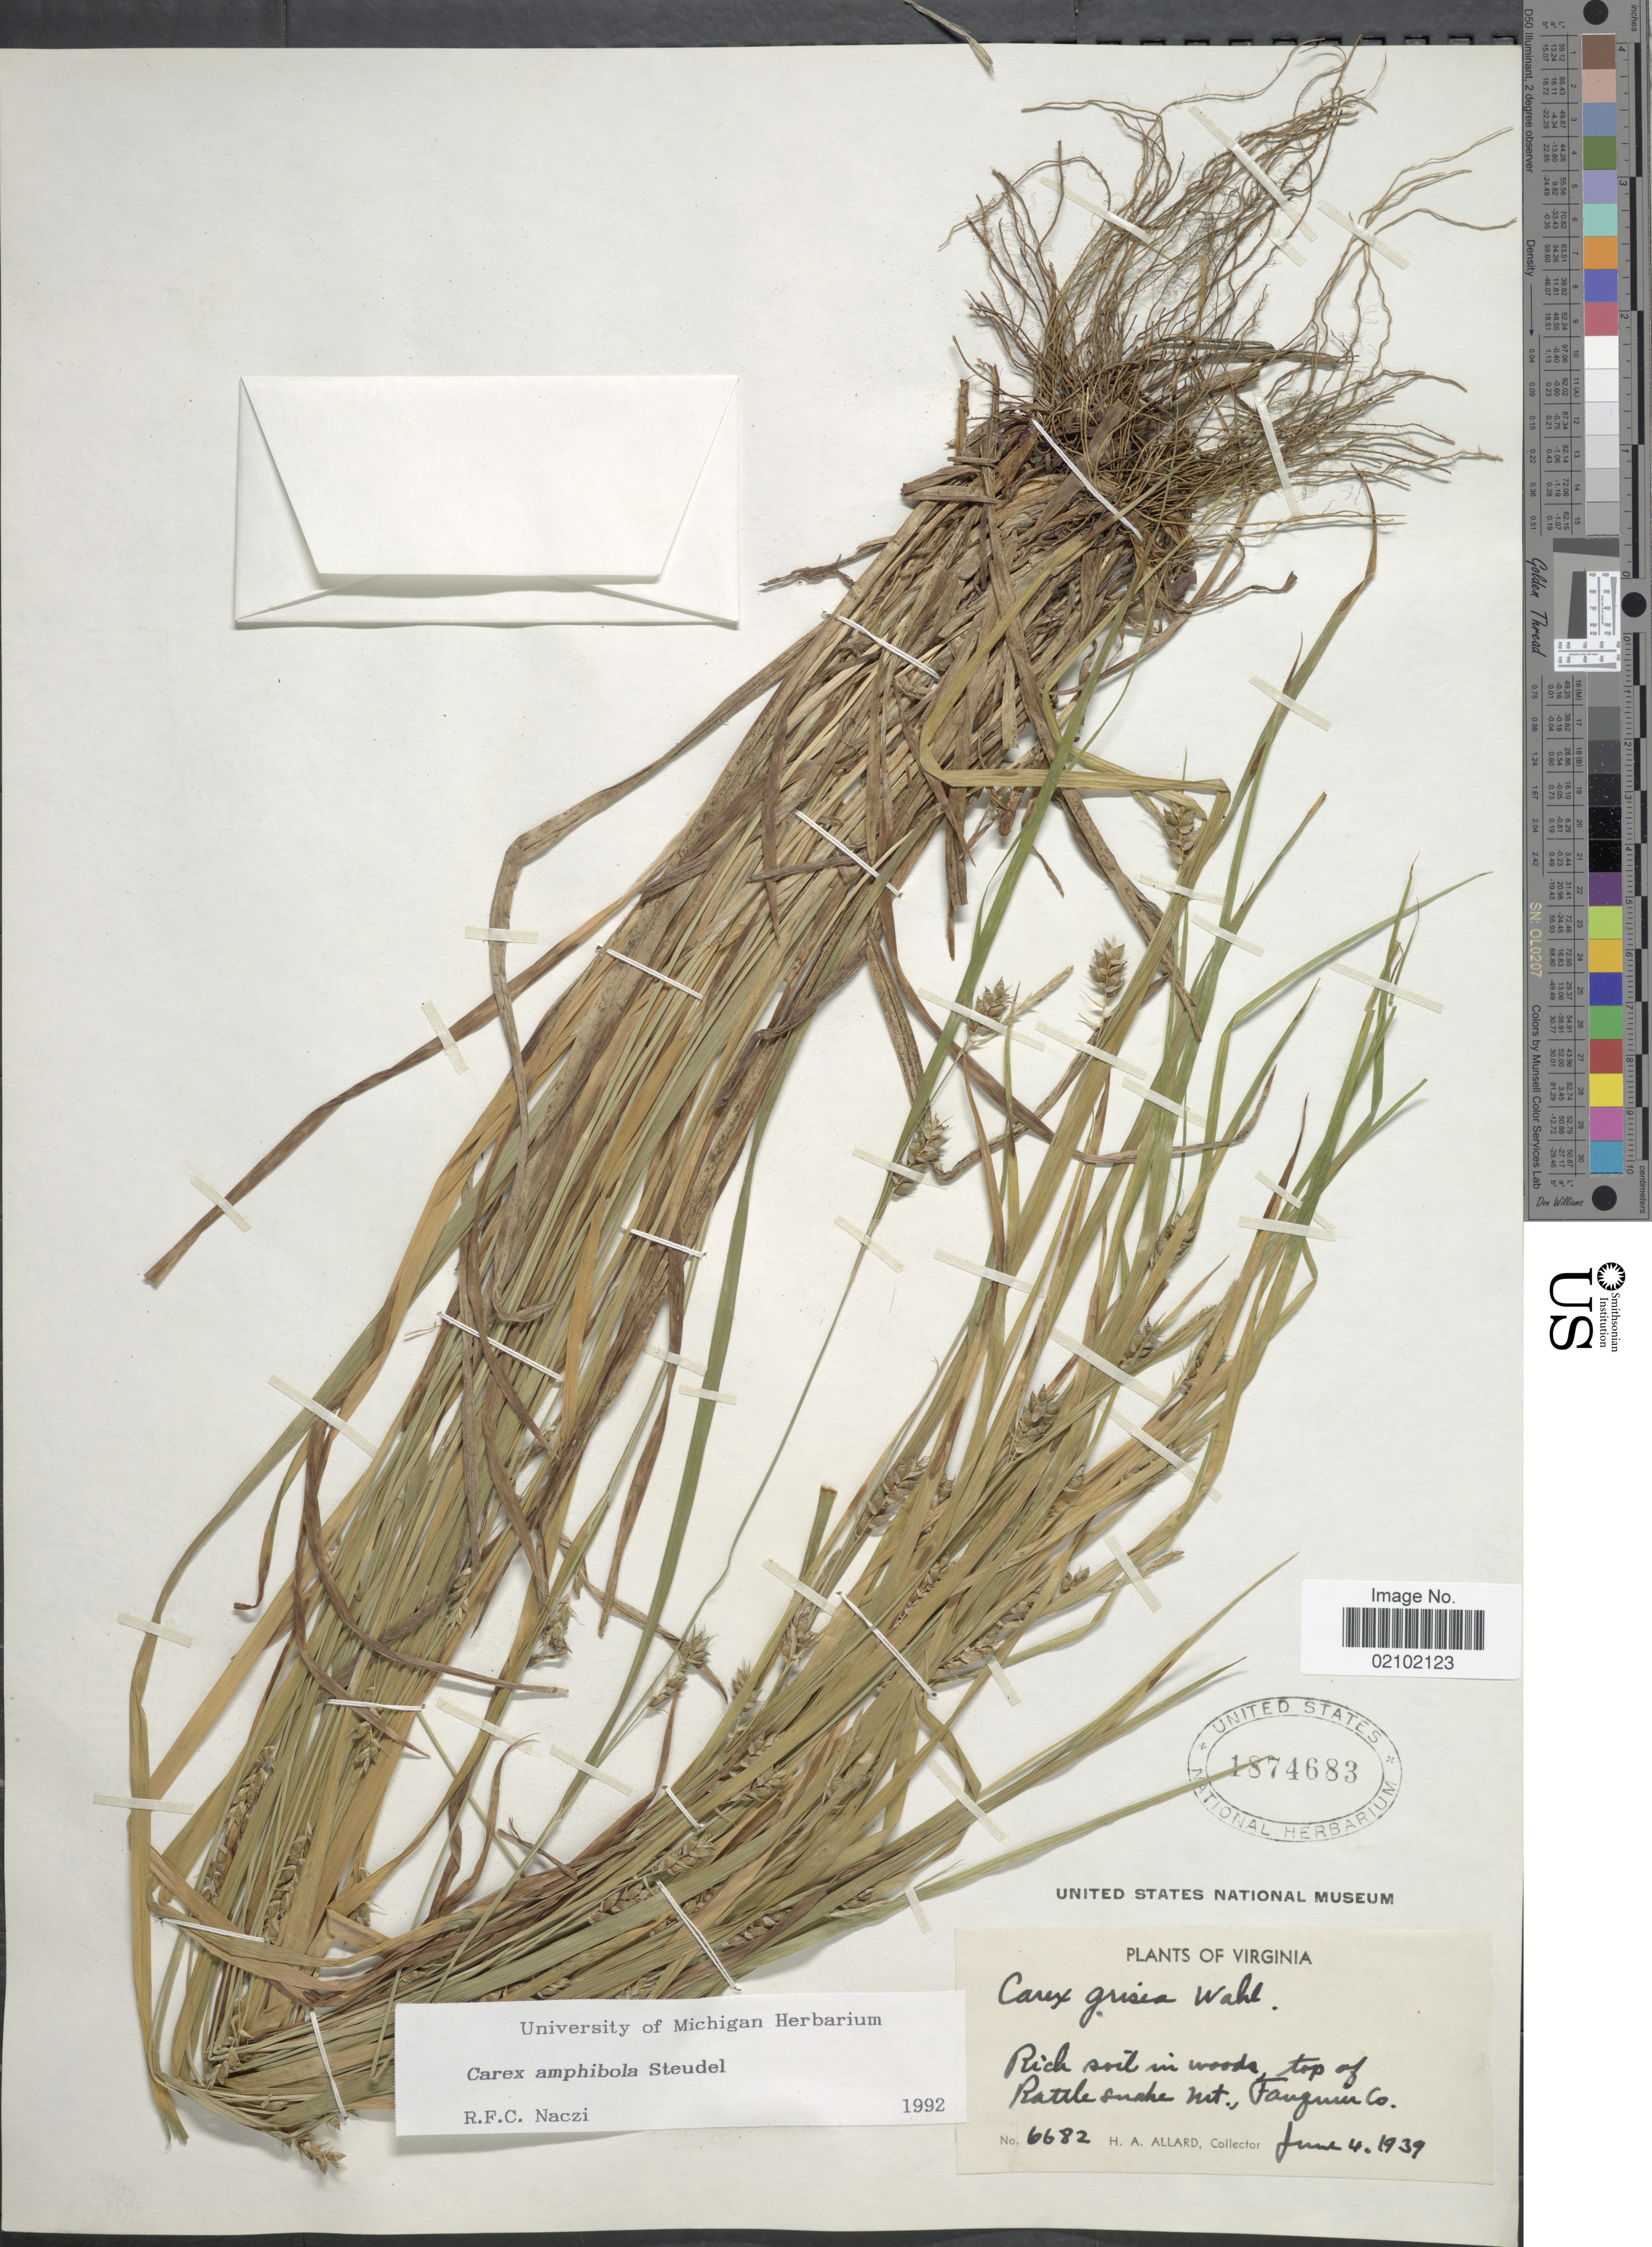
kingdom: Plantae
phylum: Tracheophyta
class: Liliopsida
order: Poales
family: Cyperaceae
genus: Carex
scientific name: Carex amphibola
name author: Steud.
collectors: H. A. Allard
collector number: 6682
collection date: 1939-06-04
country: United States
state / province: Virginia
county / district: Fauquier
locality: Top of Rattle Snake Mt., Fauquier Co.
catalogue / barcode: US 1874683